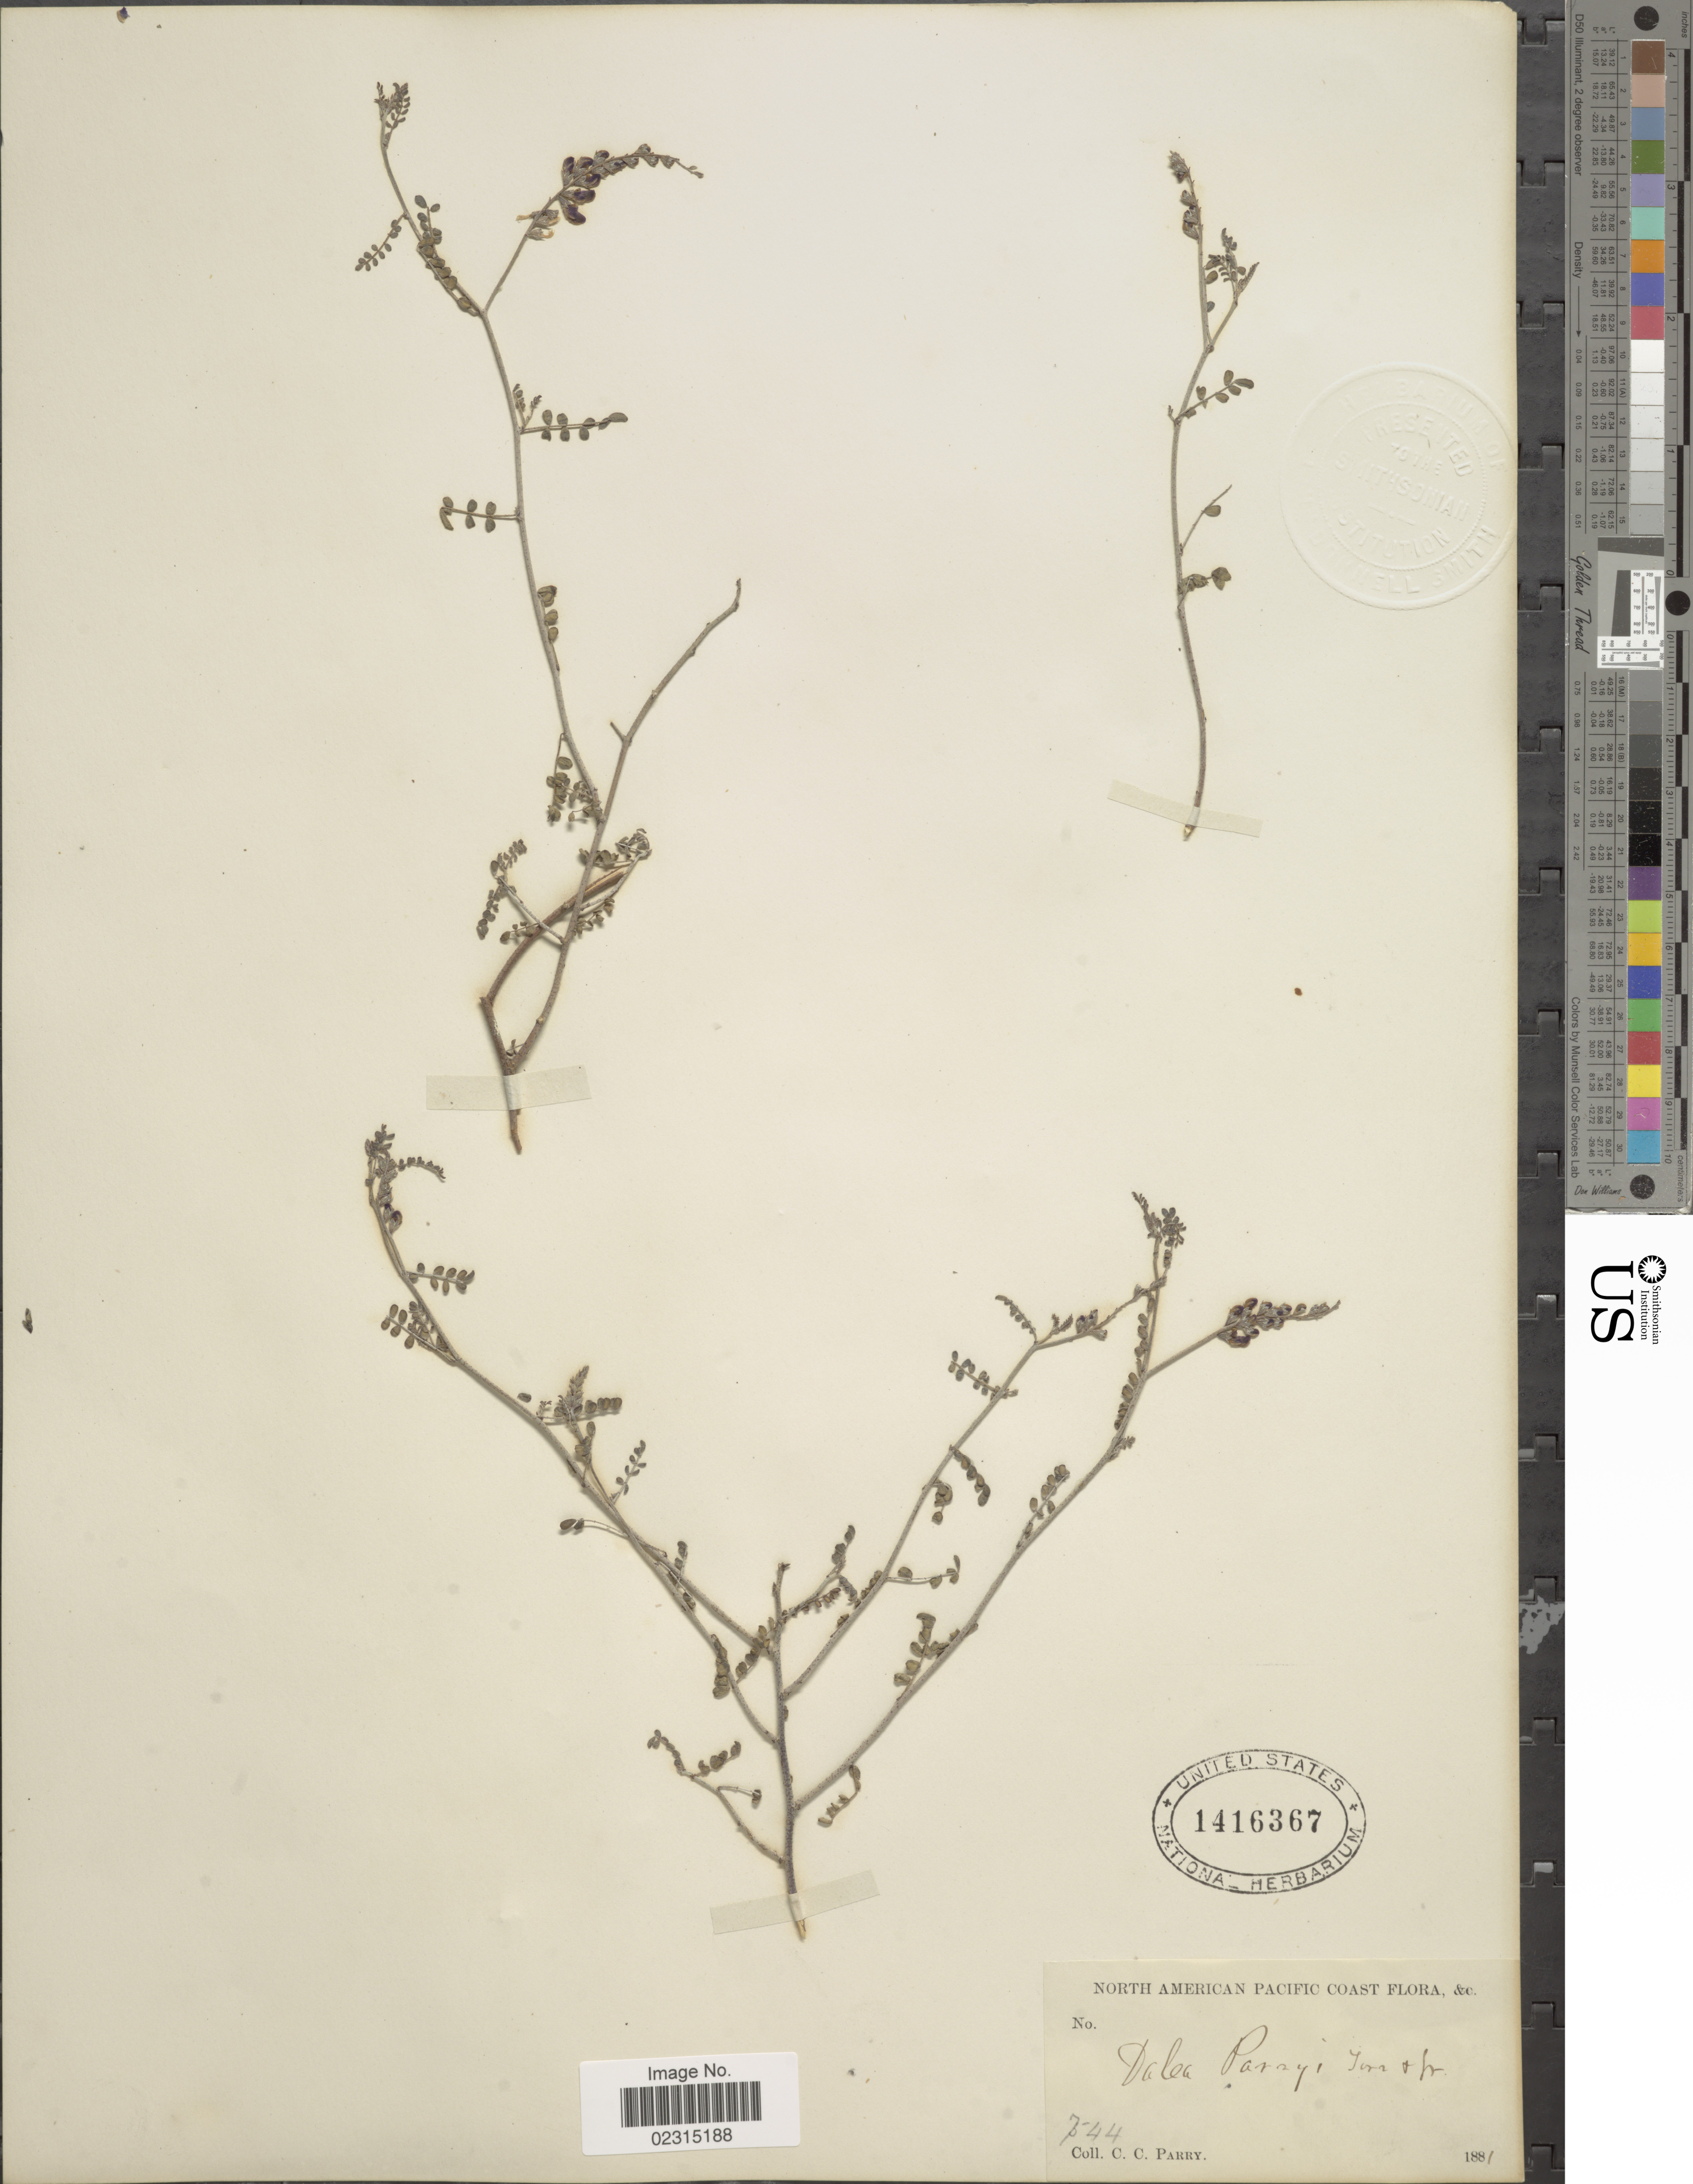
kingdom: Plantae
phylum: Tracheophyta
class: Magnoliopsida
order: Fabales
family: Fabaceae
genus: Marina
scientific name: Marina parryi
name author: (Torr. & A. Gray) Barneby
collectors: C. C. Parry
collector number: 7544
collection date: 1881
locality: North American Pacific Coast &c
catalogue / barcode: US 1416367